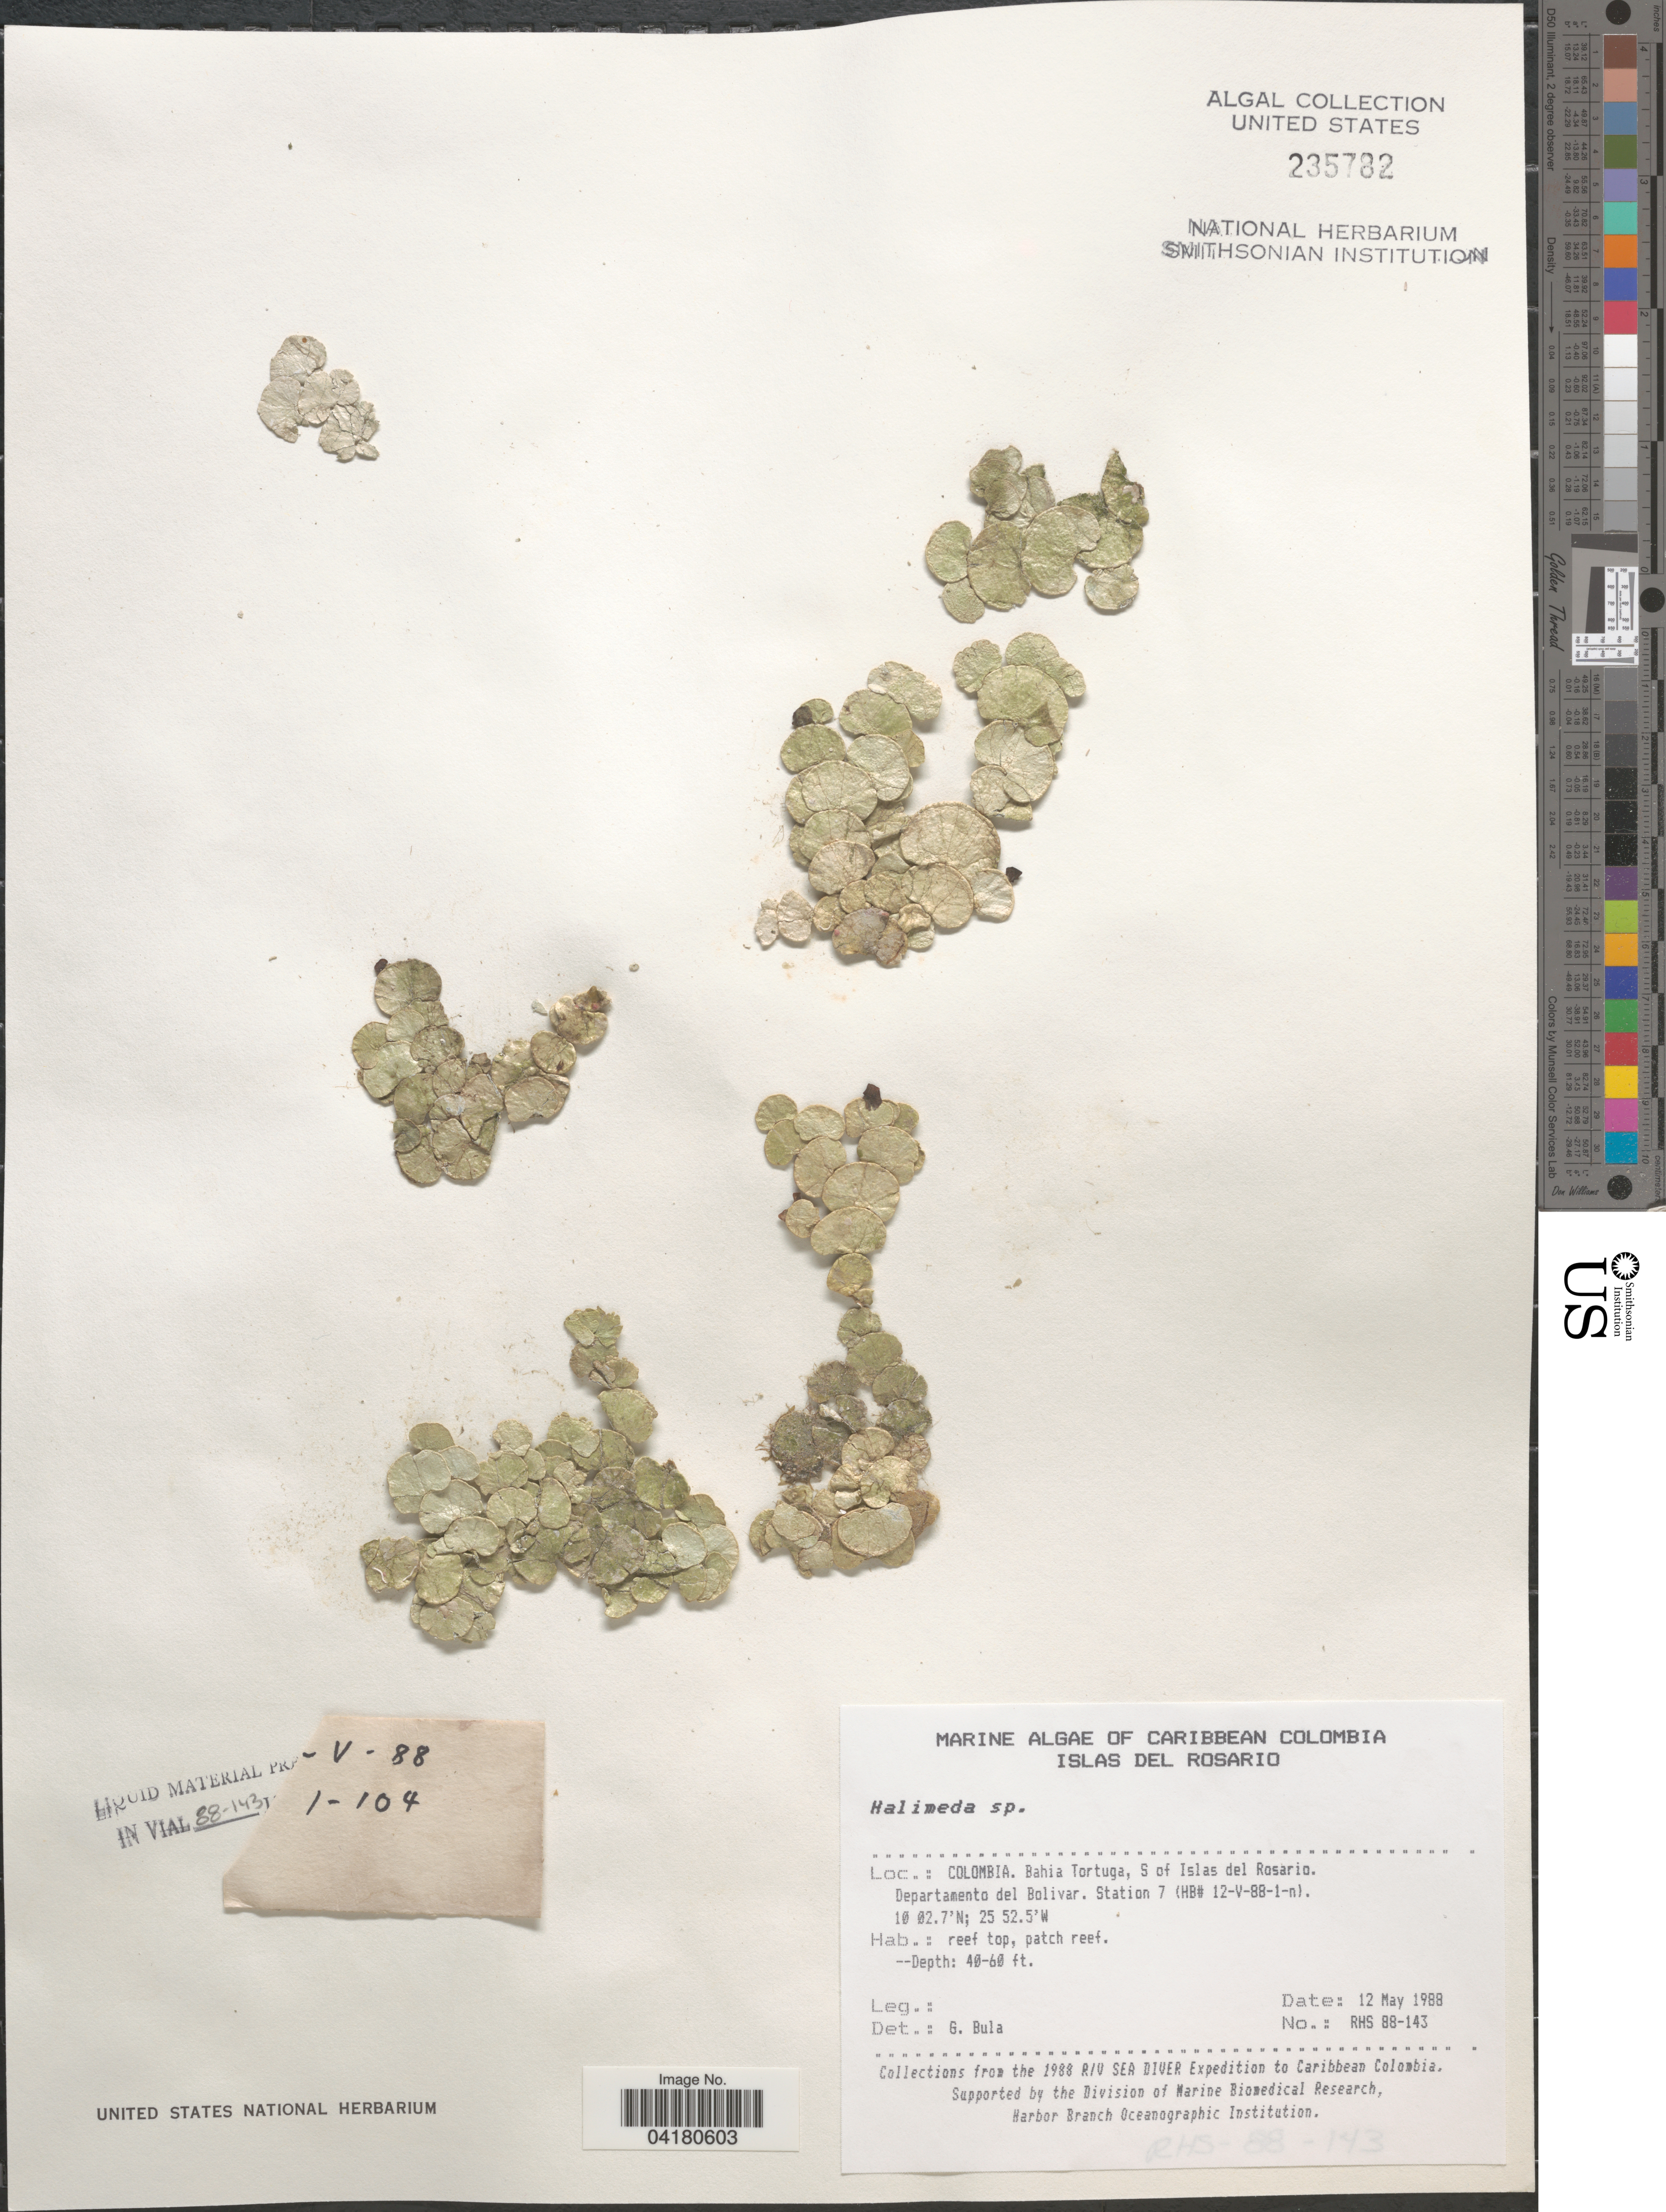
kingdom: Plantae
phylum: Chlorophyta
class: Ulvophyceae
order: Bryopsidales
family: Halimedaceae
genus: Halimeda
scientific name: Halimeda sp.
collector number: RHS88-143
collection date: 1988-05-12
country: Colombia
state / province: Bolívar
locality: Caribbean Colombia. Bahia Tortuga, S of Islas del Rosario. Departamento del Bolivar. Station 7 (HB# 12-V-88-1-n). The 1988 R/V Sea Diver Expedition to Caribbean Colombia.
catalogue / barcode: US 235782